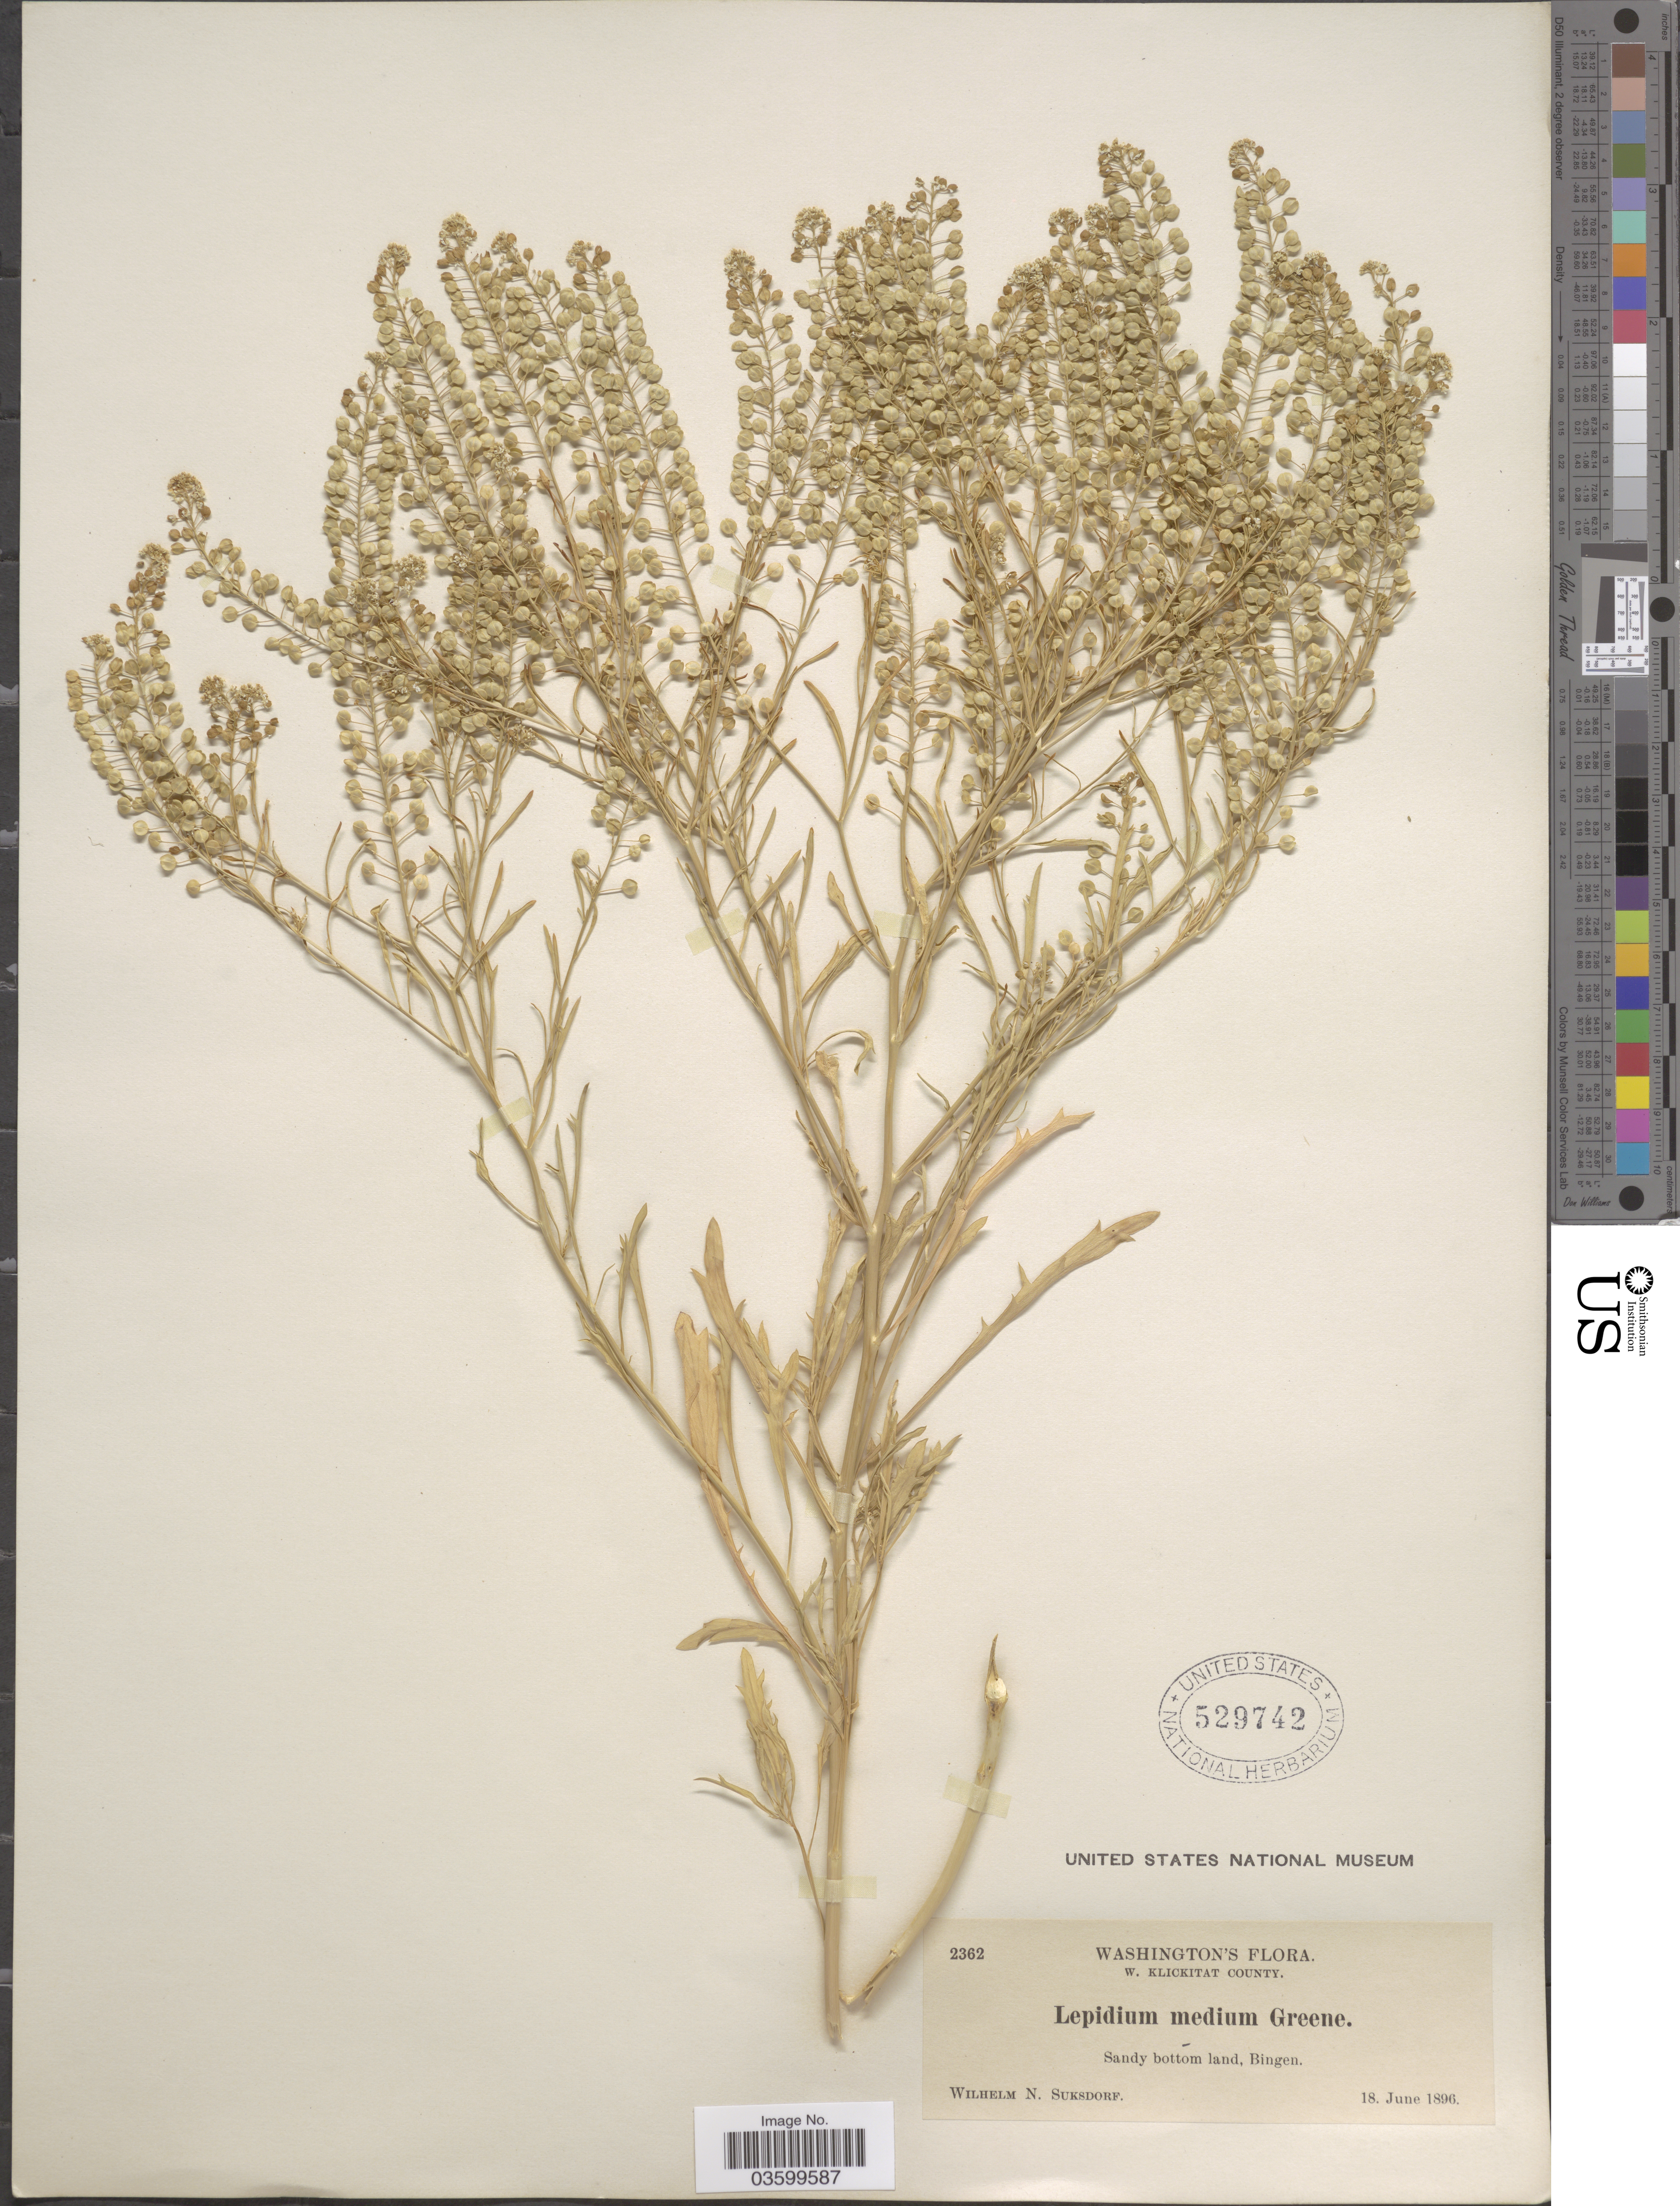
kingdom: Plantae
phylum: Tracheophyta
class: Magnoliopsida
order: Brassicales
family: Brassicaceae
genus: Lepidium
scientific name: Lepidium virginicum var. pubescens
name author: (Greene) C.L. Hitchc.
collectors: W. N. Suksdorf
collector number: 2362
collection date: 1896-06-18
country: United States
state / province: Washington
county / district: Klickitat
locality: W. Klickitat County. Bingen.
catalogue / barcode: US 529742